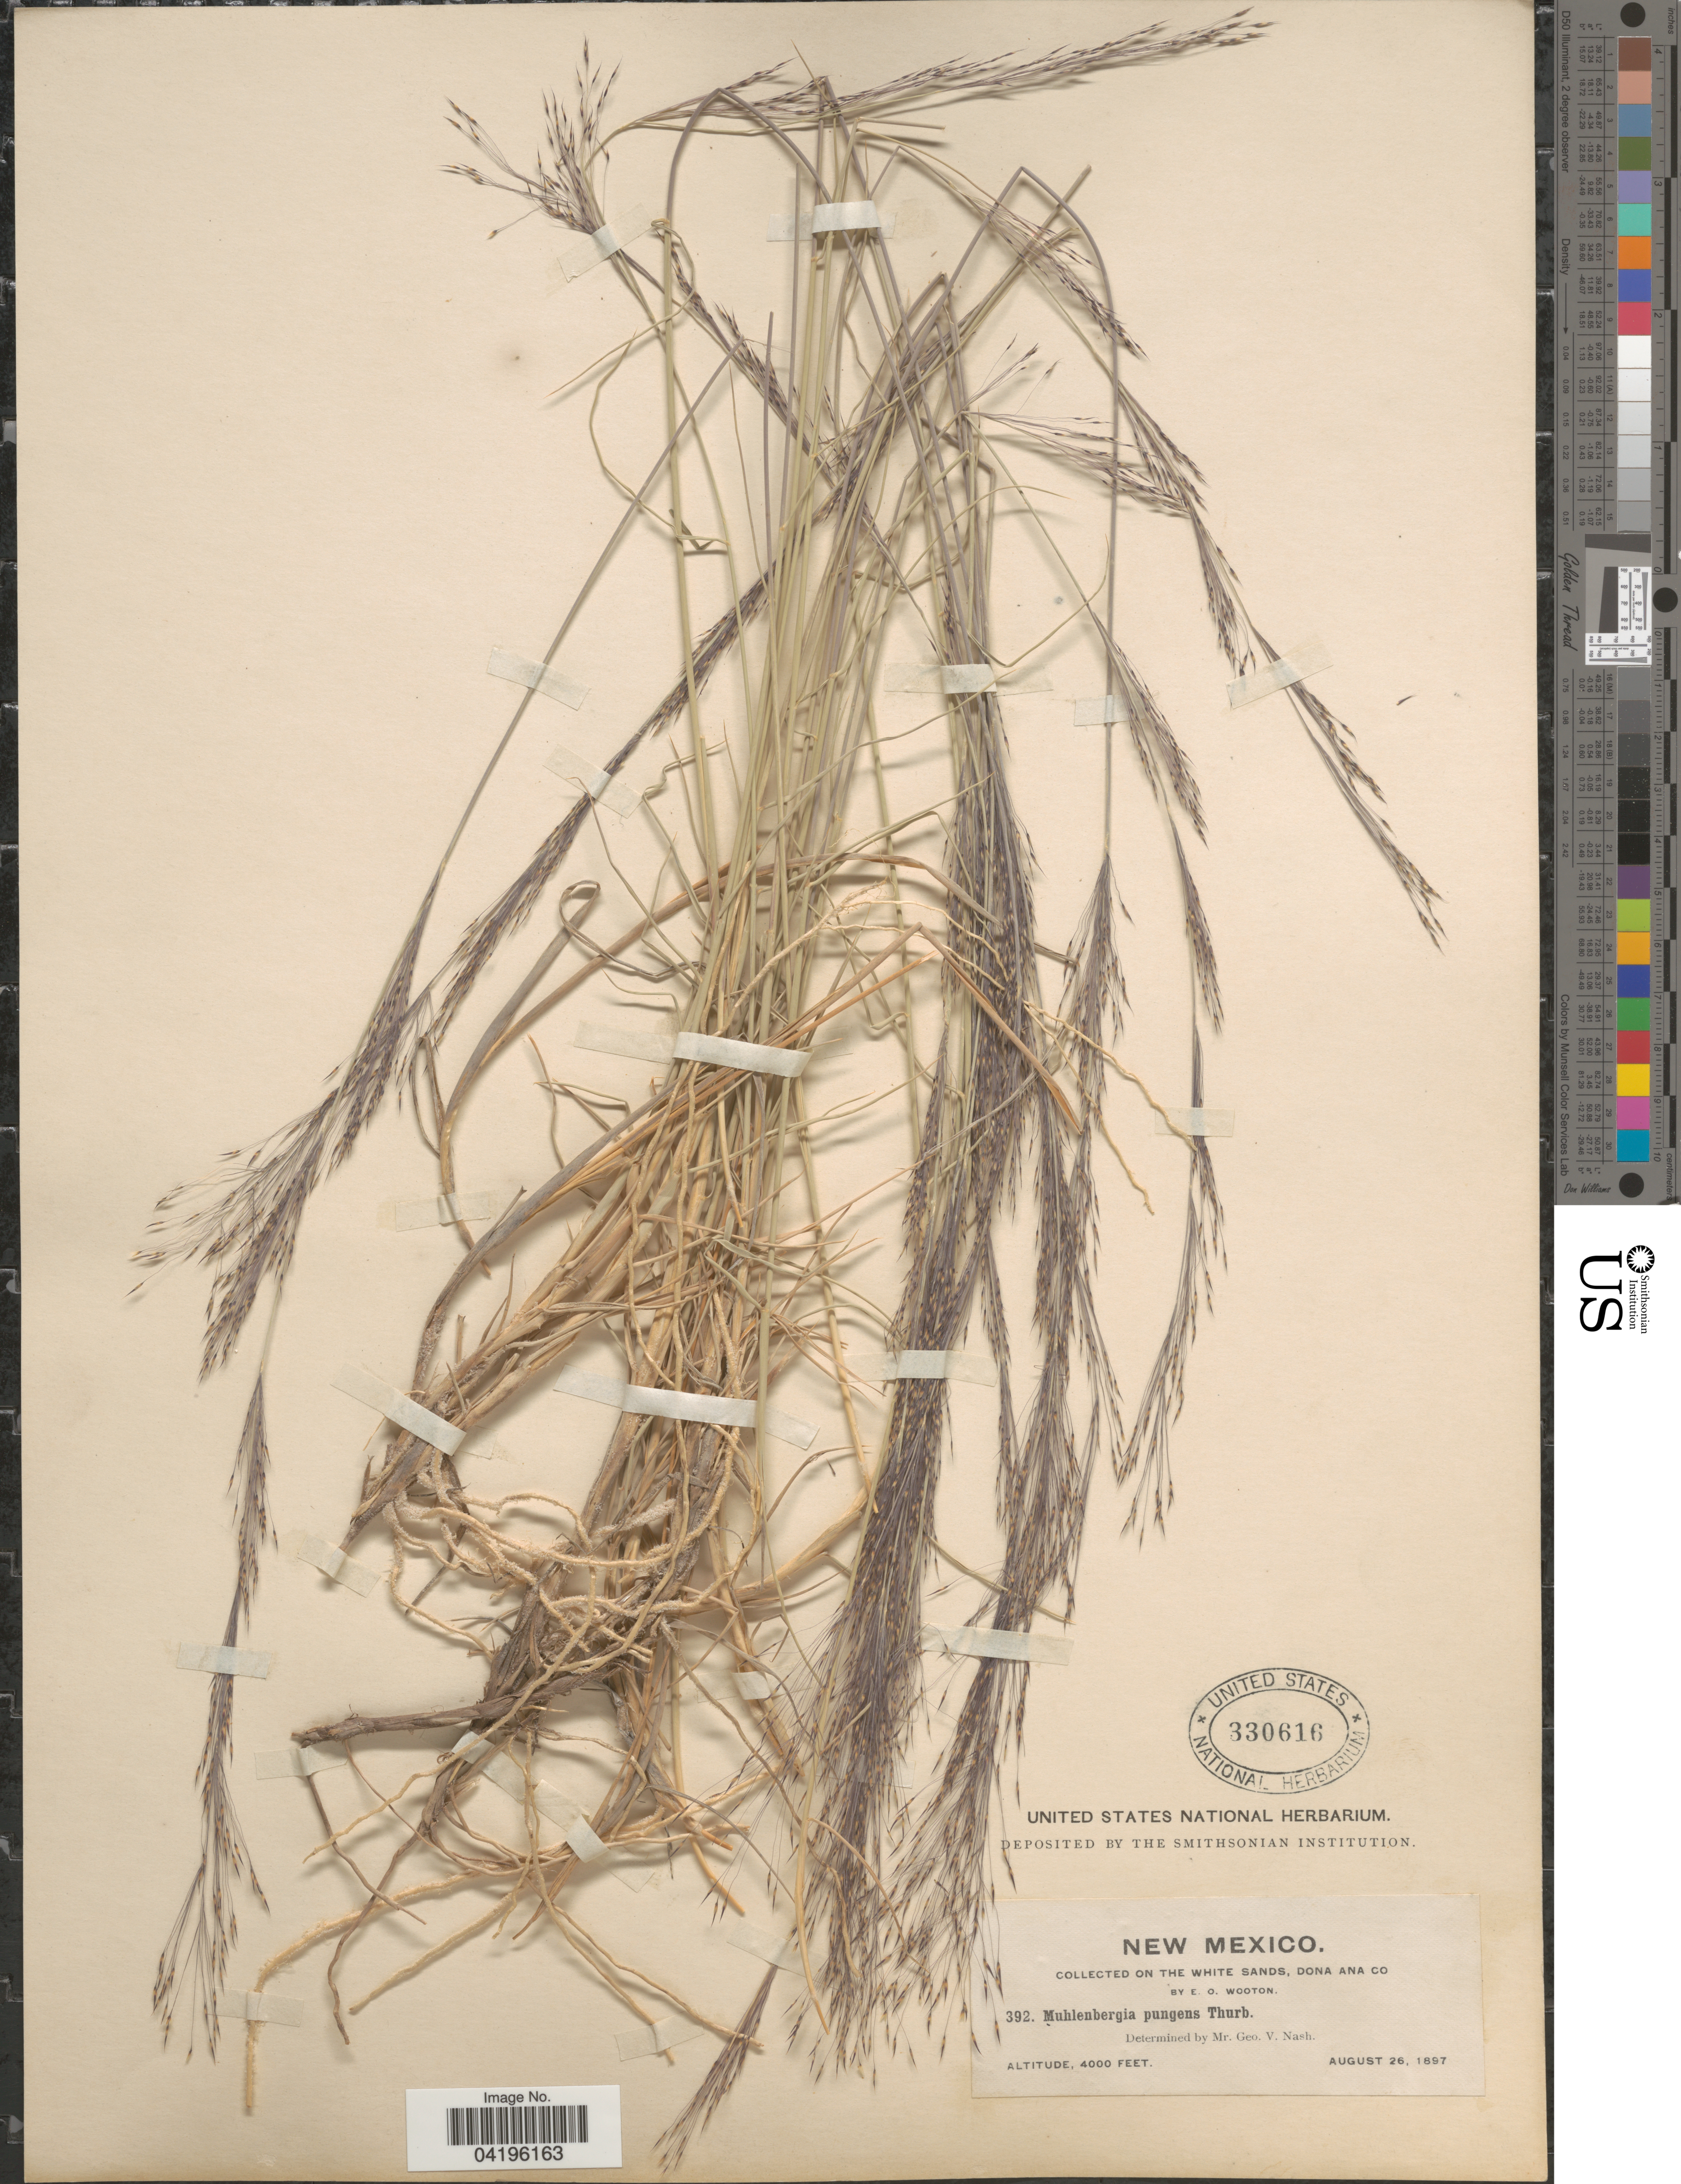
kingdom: Plantae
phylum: Tracheophyta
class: Liliopsida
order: Poales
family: Poaceae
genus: Muhlenbergia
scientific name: Muhlenbergia pungens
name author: Thurb. ex A. Gray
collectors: E. O. Wooton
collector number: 392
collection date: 1897-08-26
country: United States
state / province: New Mexico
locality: On the White Sands, Dona Ana Co.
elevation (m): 1219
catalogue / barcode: US 330616